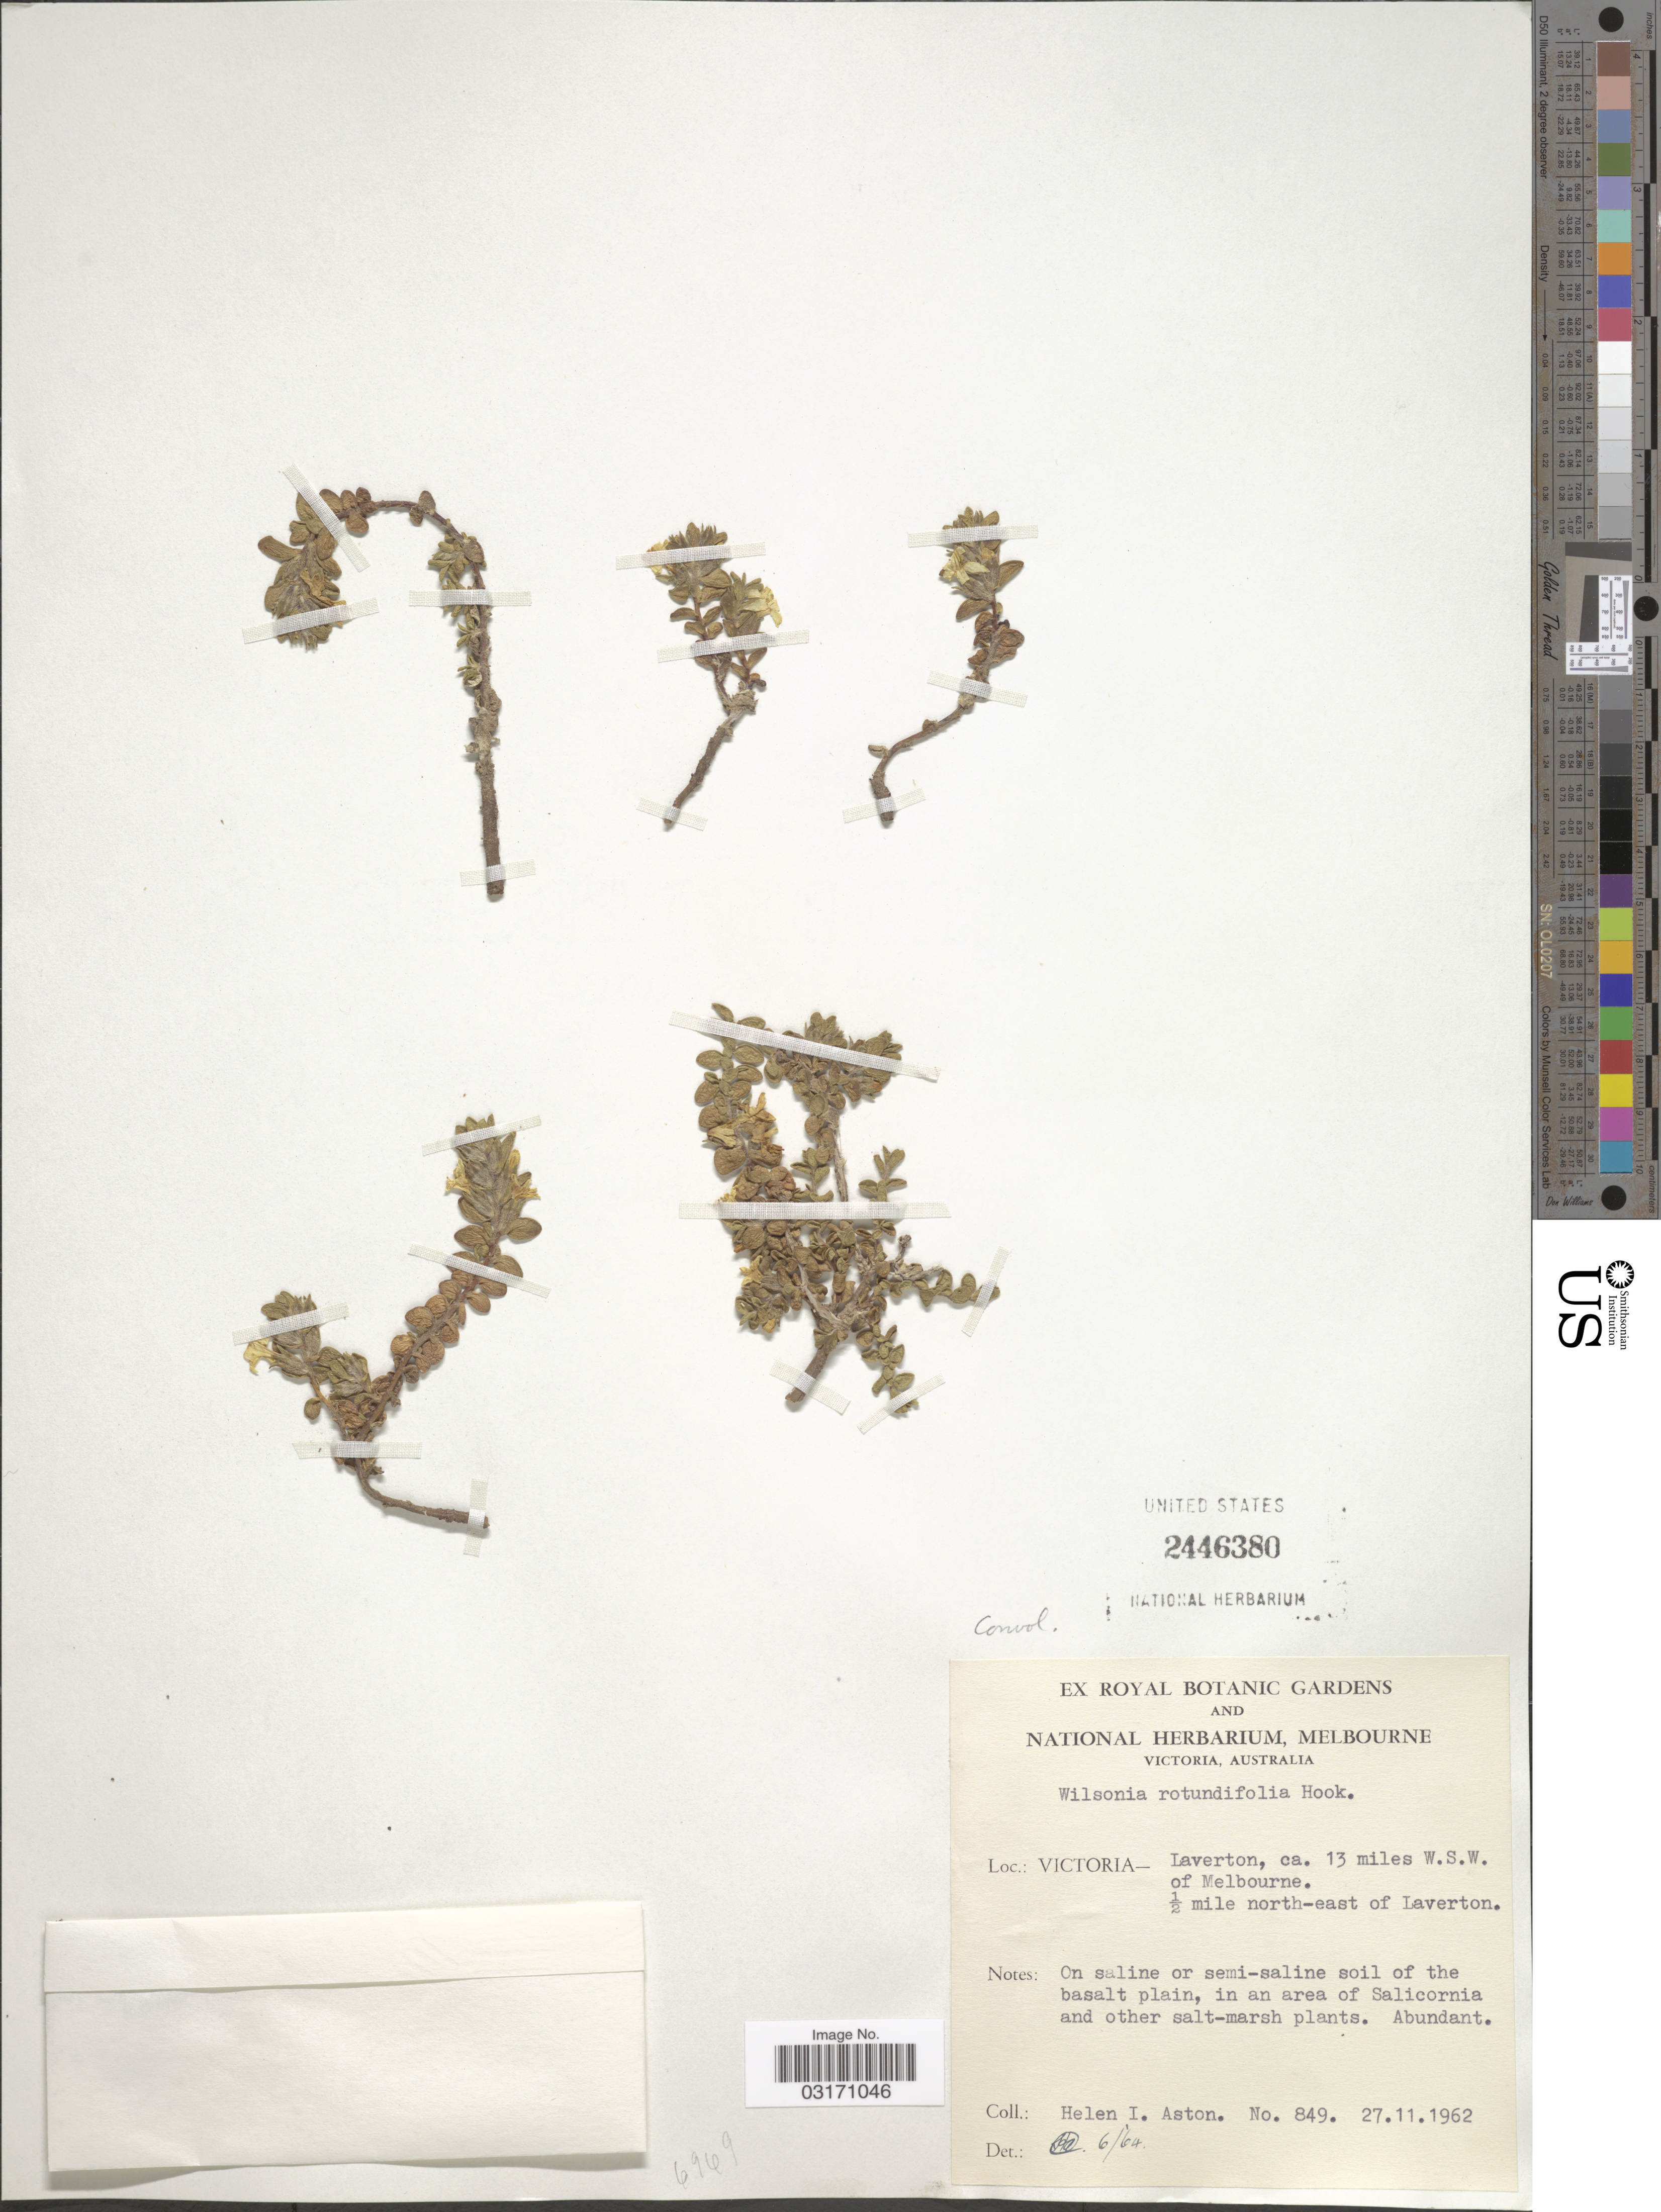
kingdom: Plantae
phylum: Tracheophyta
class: Magnoliopsida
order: Solanales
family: Convolvulaceae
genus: Wilsonia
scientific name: Wilsonia rotundifolia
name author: Hook.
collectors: H. I. Aston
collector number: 849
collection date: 1962-11-27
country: Australia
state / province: Victoria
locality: Victoria - Laverton, ca. 13 miles W.S.W. of Melbourne. ½ mile north-east of Laverton.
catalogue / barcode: US 2446380